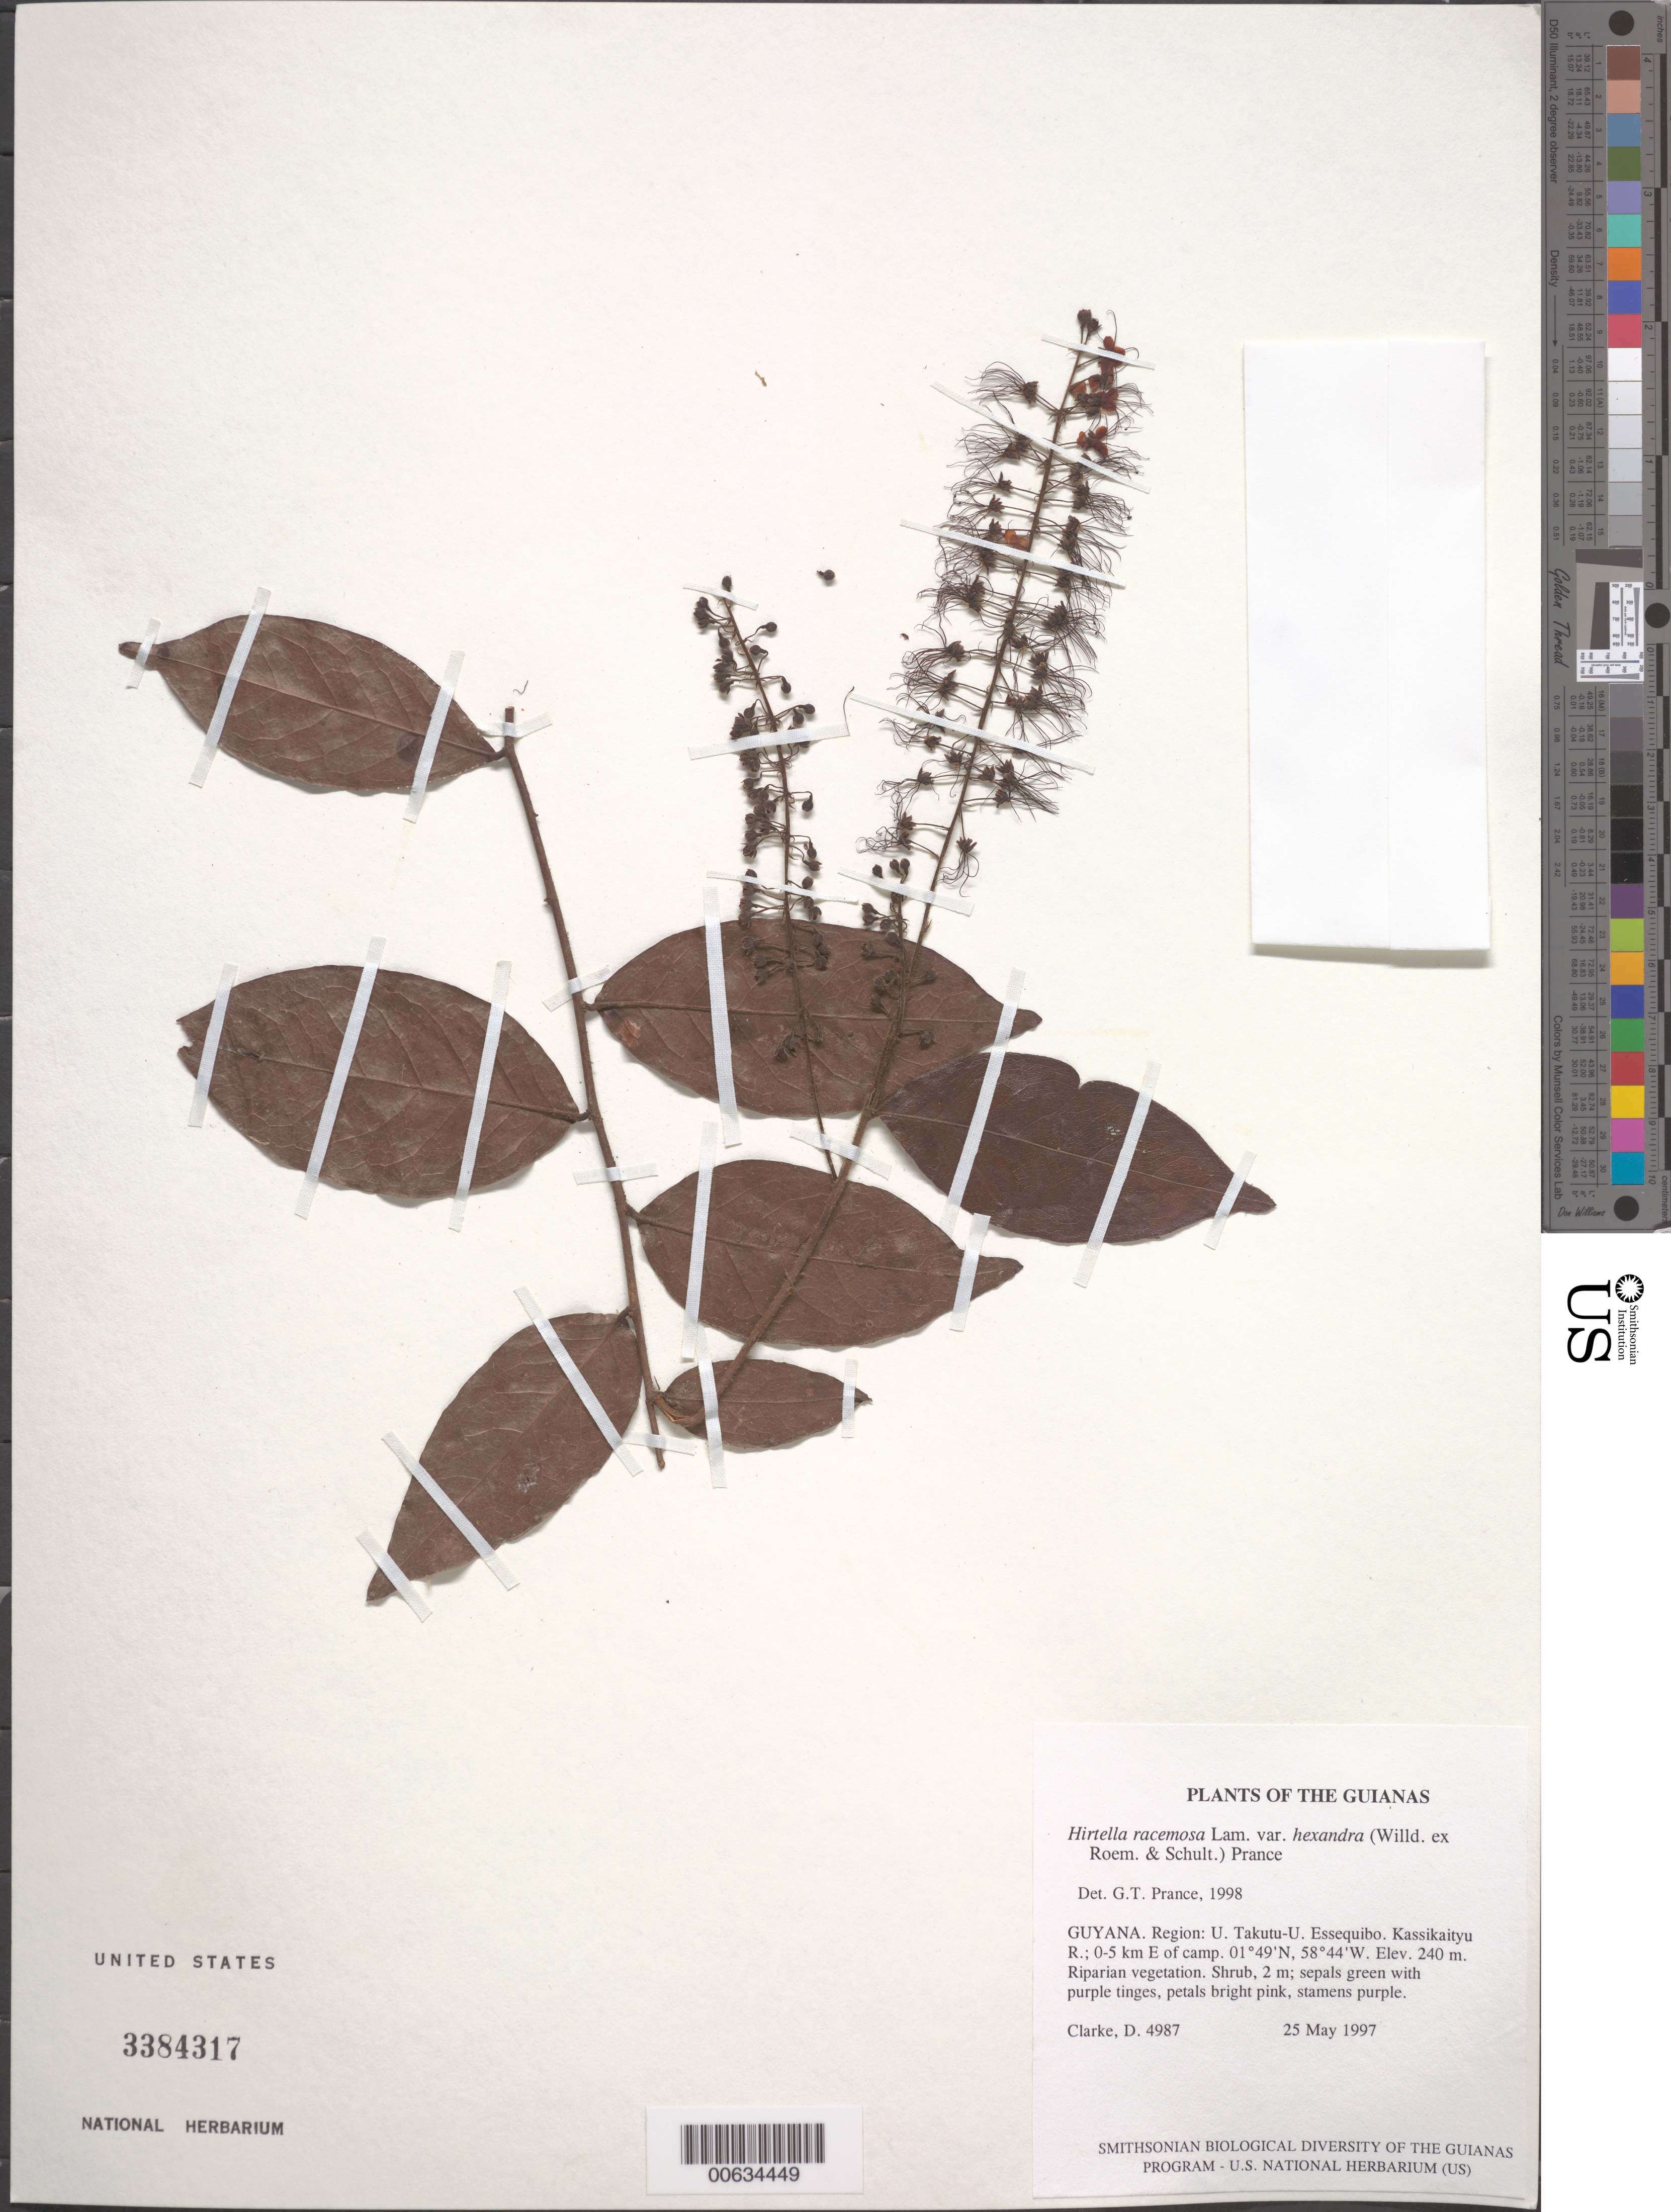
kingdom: Plantae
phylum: Tracheophyta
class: Magnoliopsida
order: Malpighiales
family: Chrysobalanaceae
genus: Hirtella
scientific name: Hirtella racemosa var. hexandra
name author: (Willd. ex Roem. & Schult.) Prance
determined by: Prance, G. T.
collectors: H. D. Clarke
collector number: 4987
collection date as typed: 25 May 1997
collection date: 1997-05-25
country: Guyana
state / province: U. Takutu-U. Essequibo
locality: Kassikaityu R.; 0-5 km E of camp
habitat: Riparian vegetation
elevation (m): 240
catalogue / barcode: US 3384317